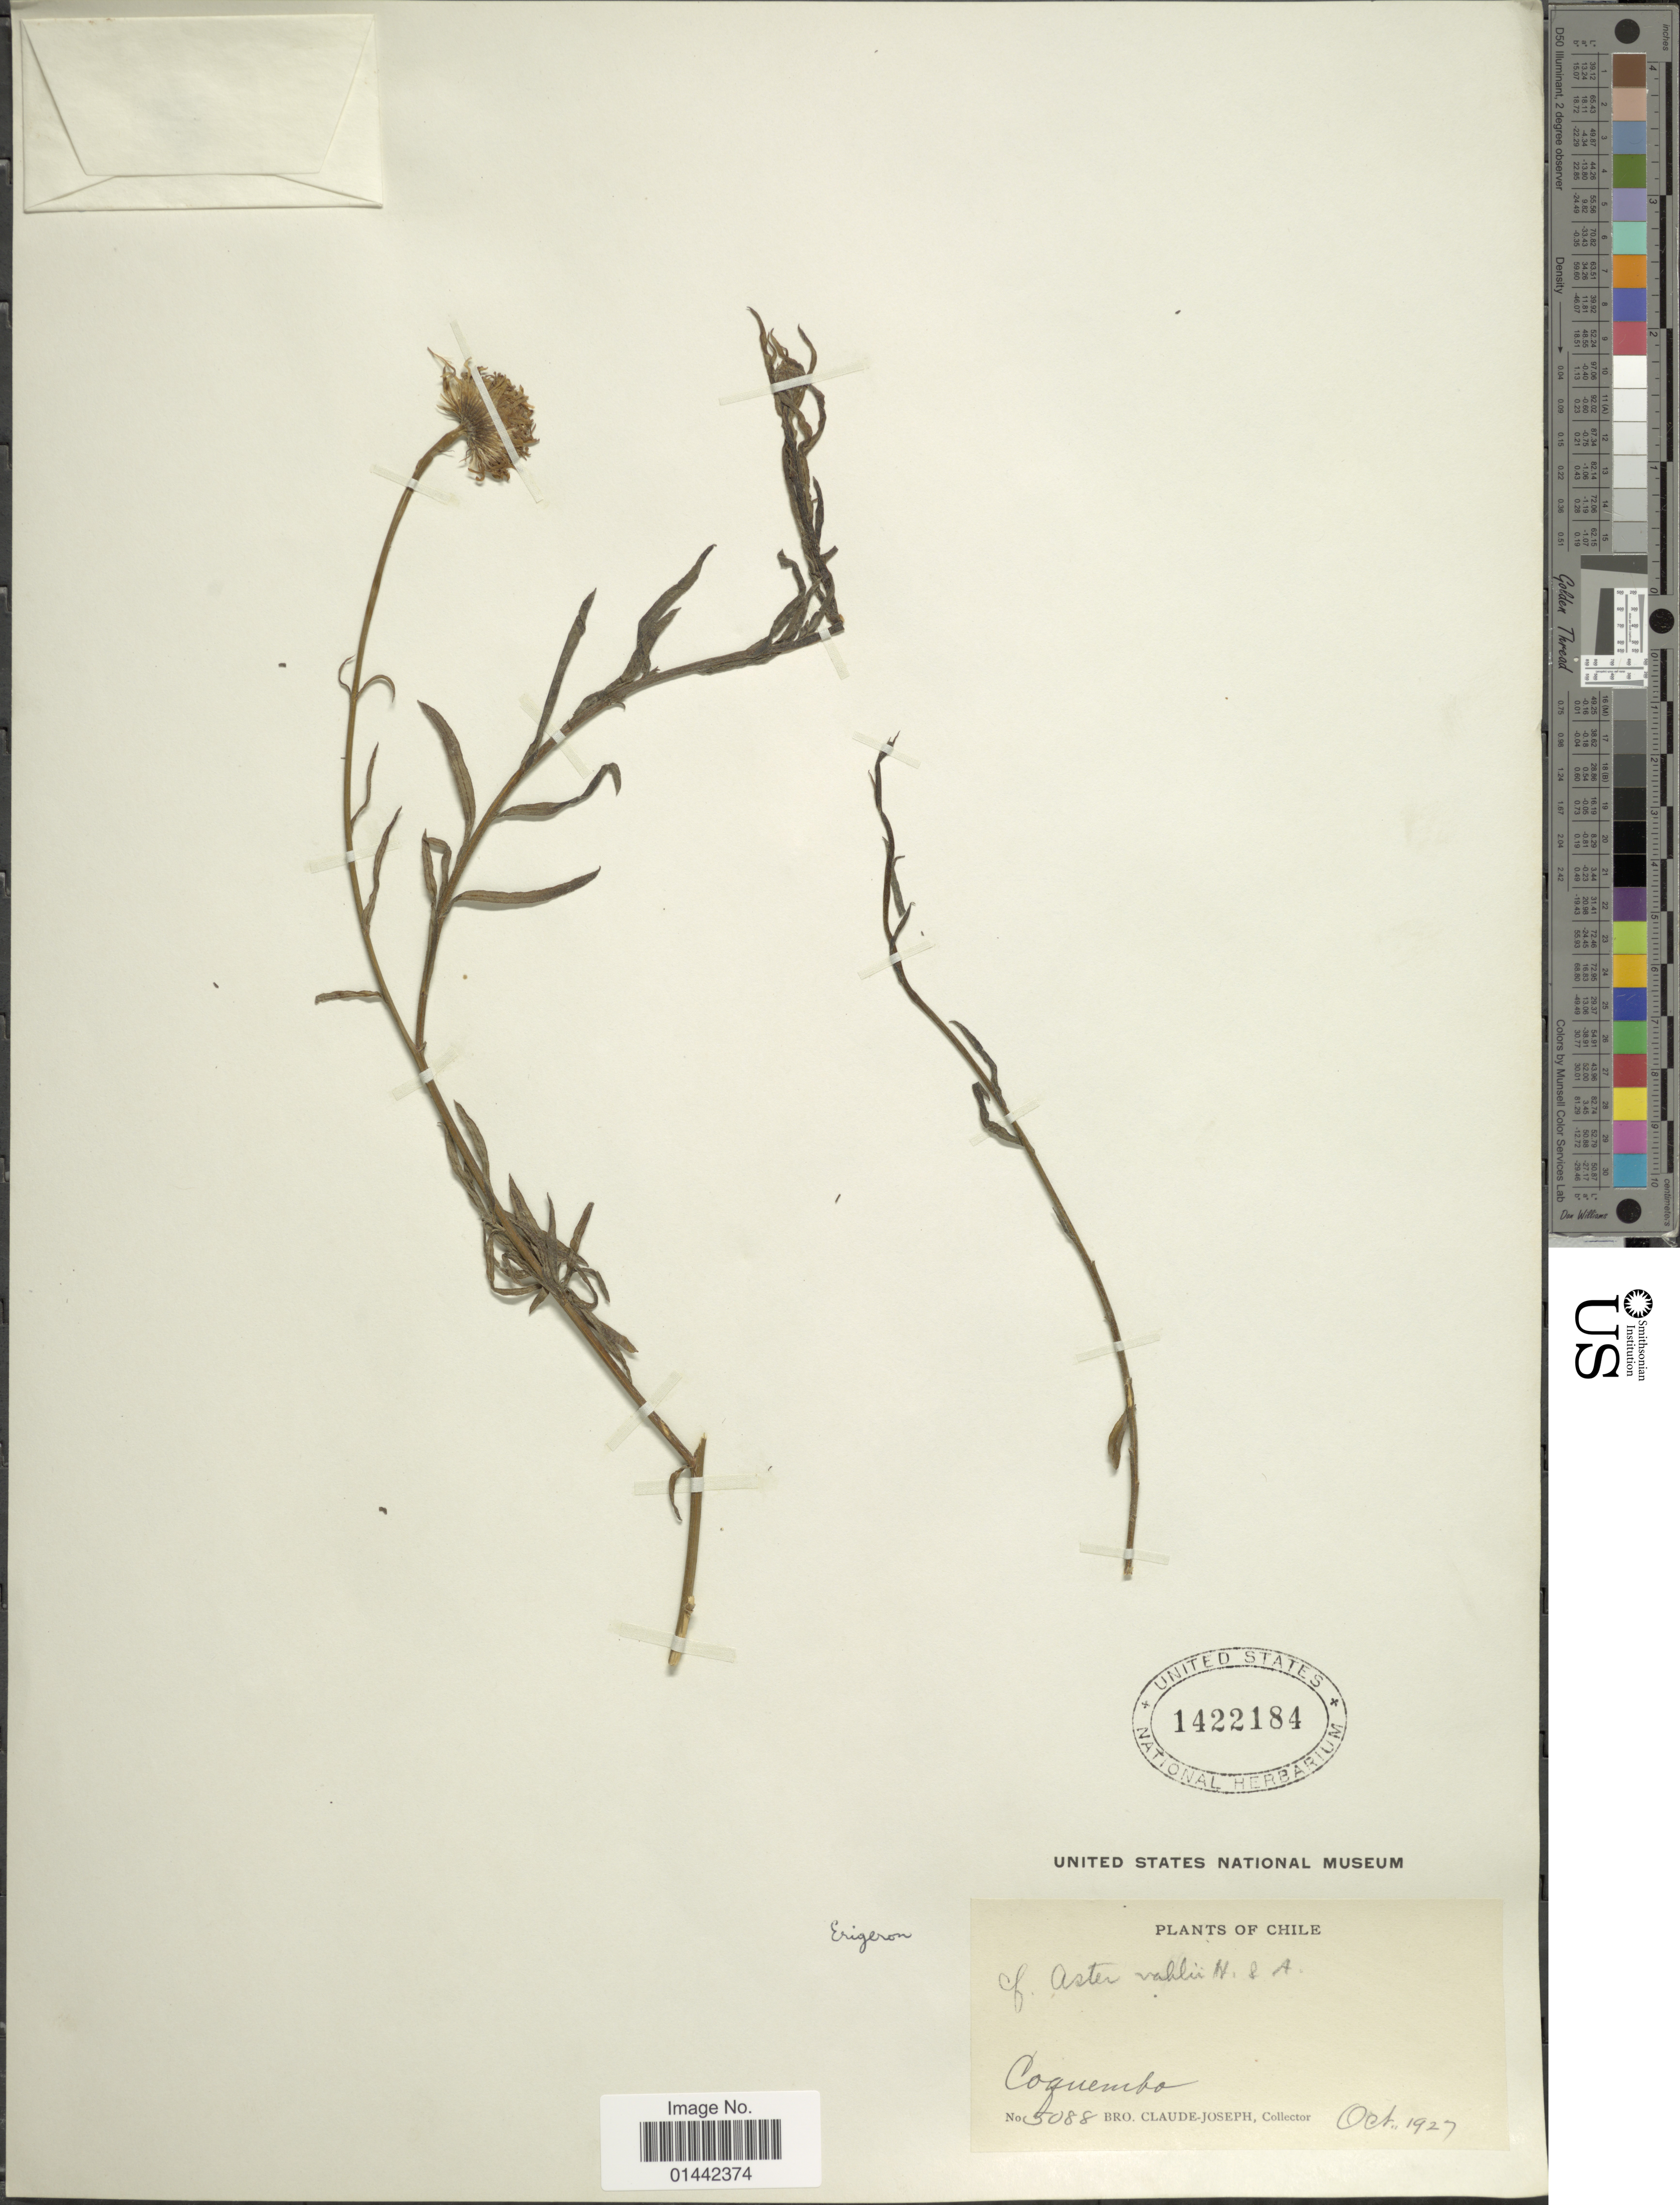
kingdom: Plantae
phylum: Tracheophyta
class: Magnoliopsida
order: Asterales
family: Asteraceae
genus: Erigeron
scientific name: Erigeron philippi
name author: Sch. Bip.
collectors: Bro. Claude-Joseph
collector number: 5088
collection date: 1927-10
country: Chile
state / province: Coquimbo (IV)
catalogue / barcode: US 1422184